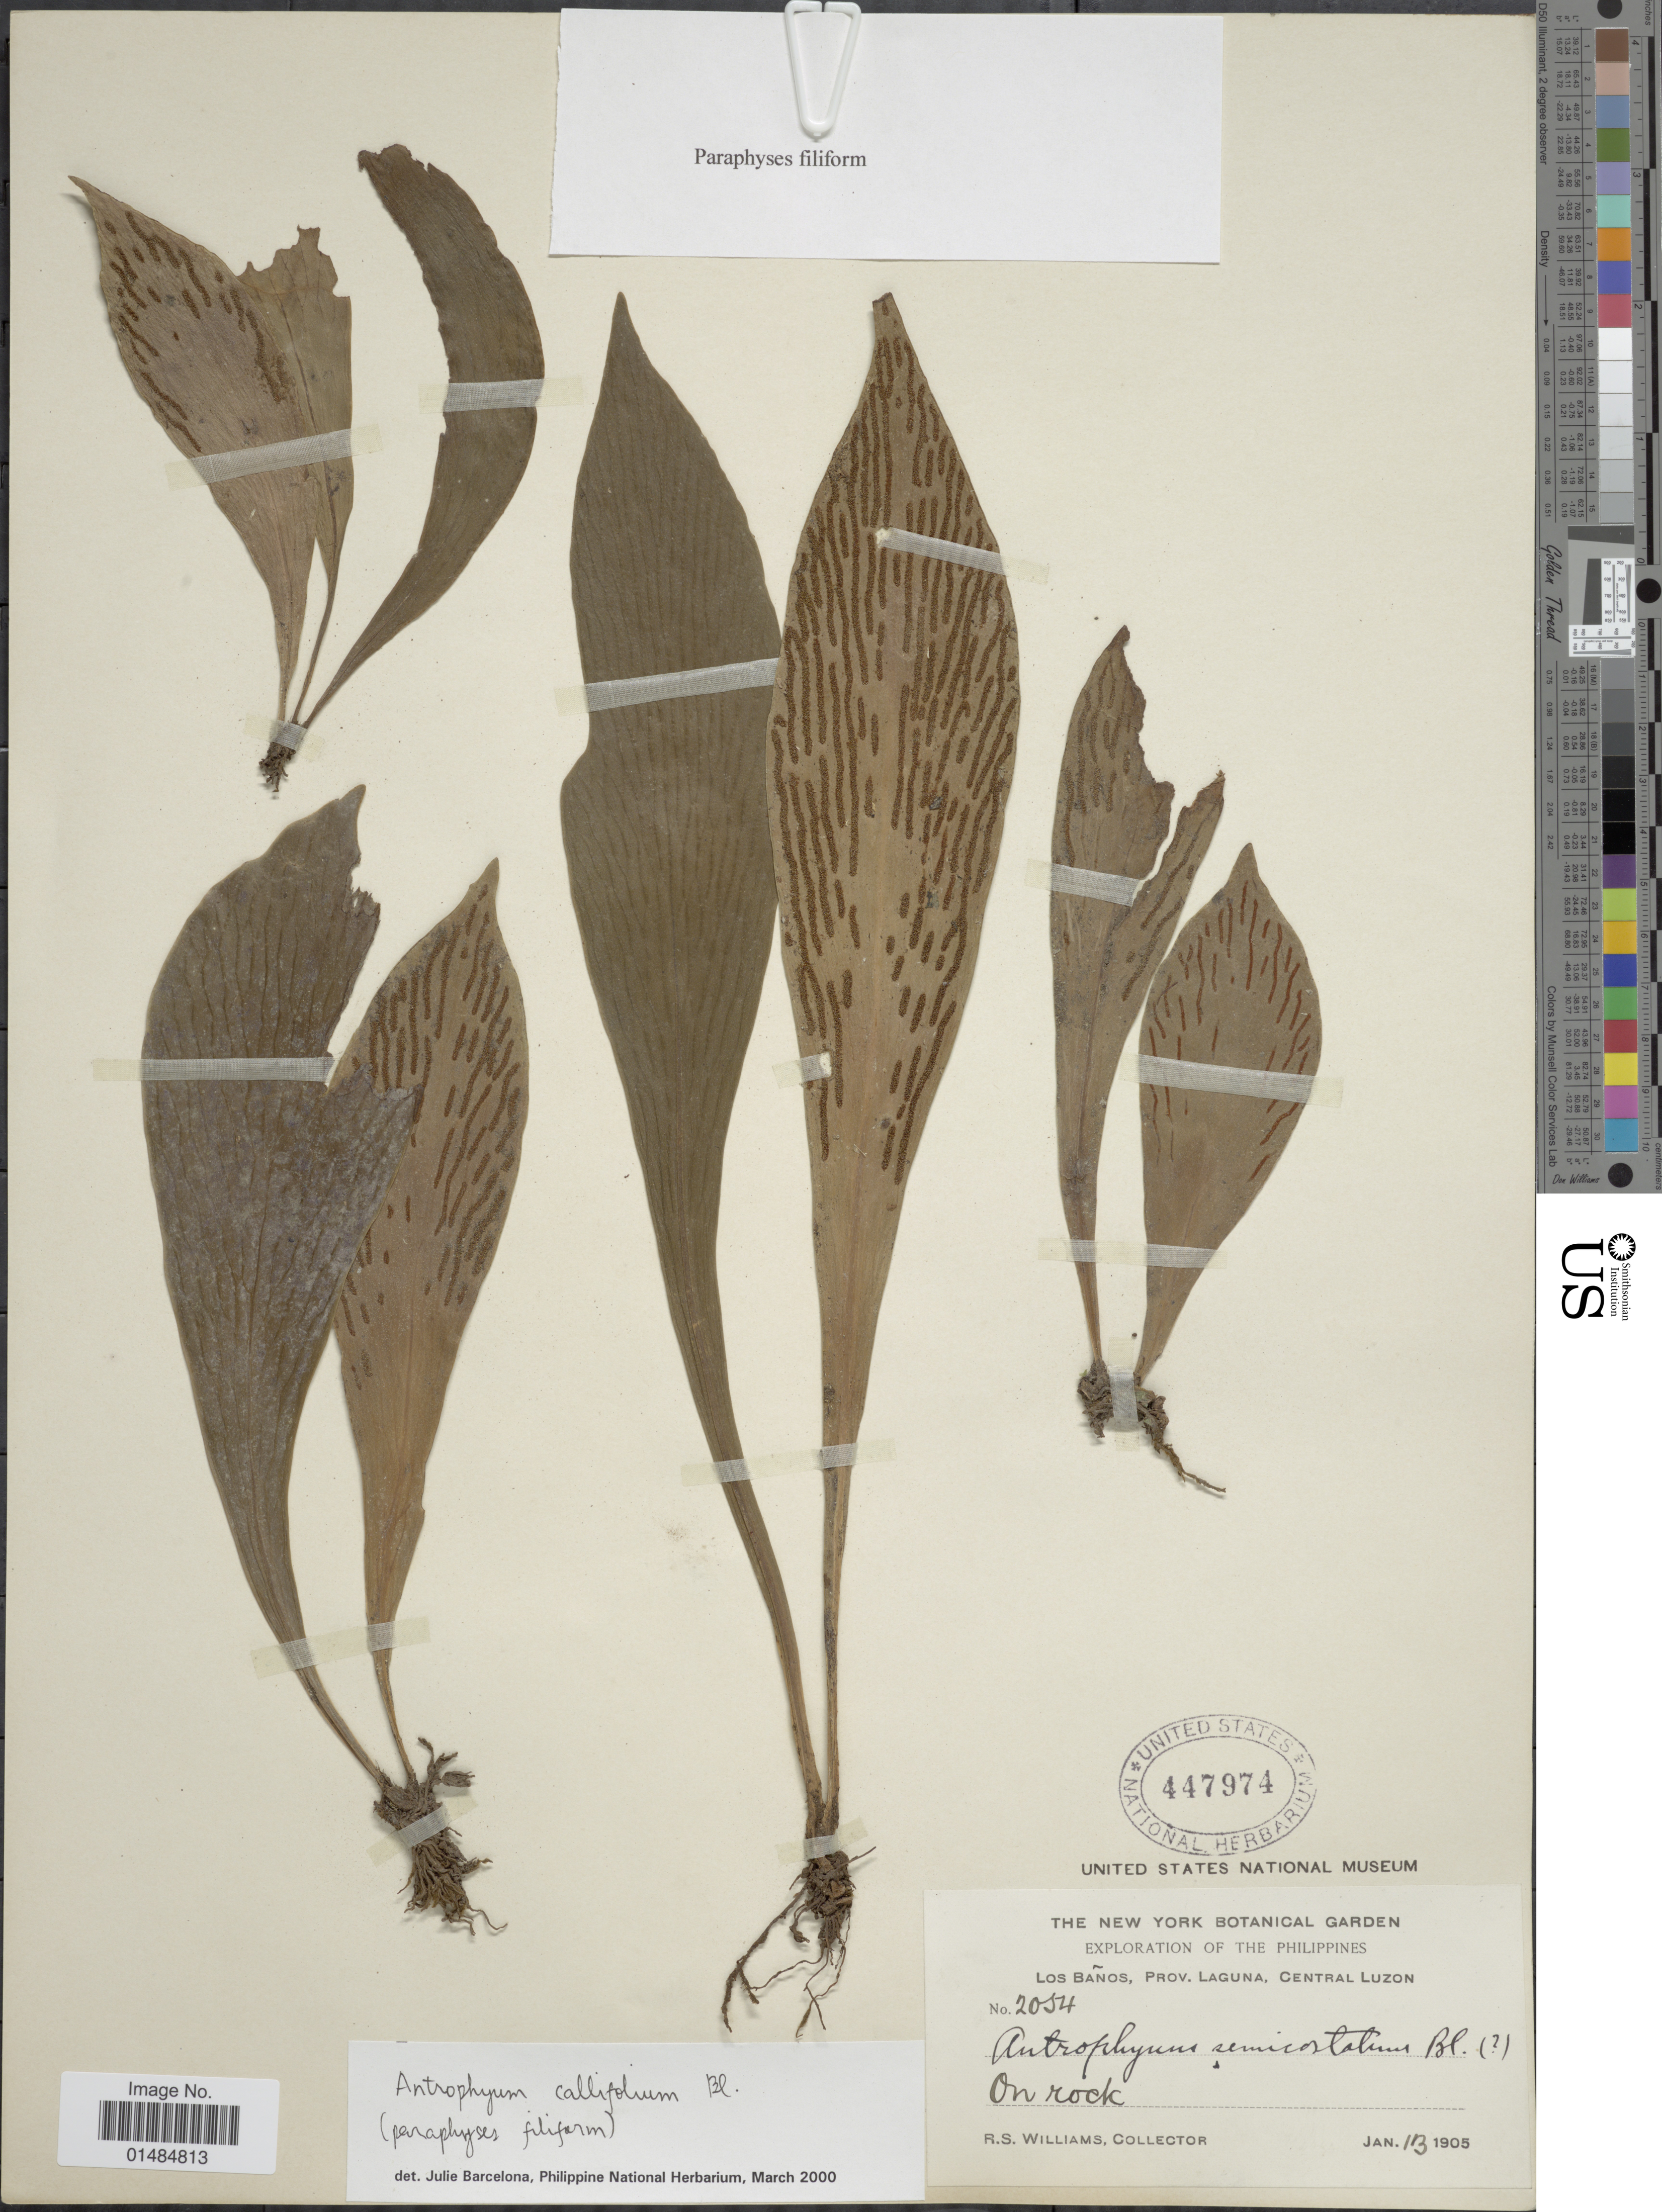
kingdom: Plantae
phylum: Tracheophyta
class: Polypodiopsida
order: Polypodiales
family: Pteridaceae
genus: Antrophyum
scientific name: Antrophyum callifolium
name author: Blume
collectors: R. S. Williams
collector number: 2054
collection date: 1905-01-13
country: Philippines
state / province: Central Luzon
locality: Las Baños, prov. Laguna, Central Luzon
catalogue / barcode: US 447974